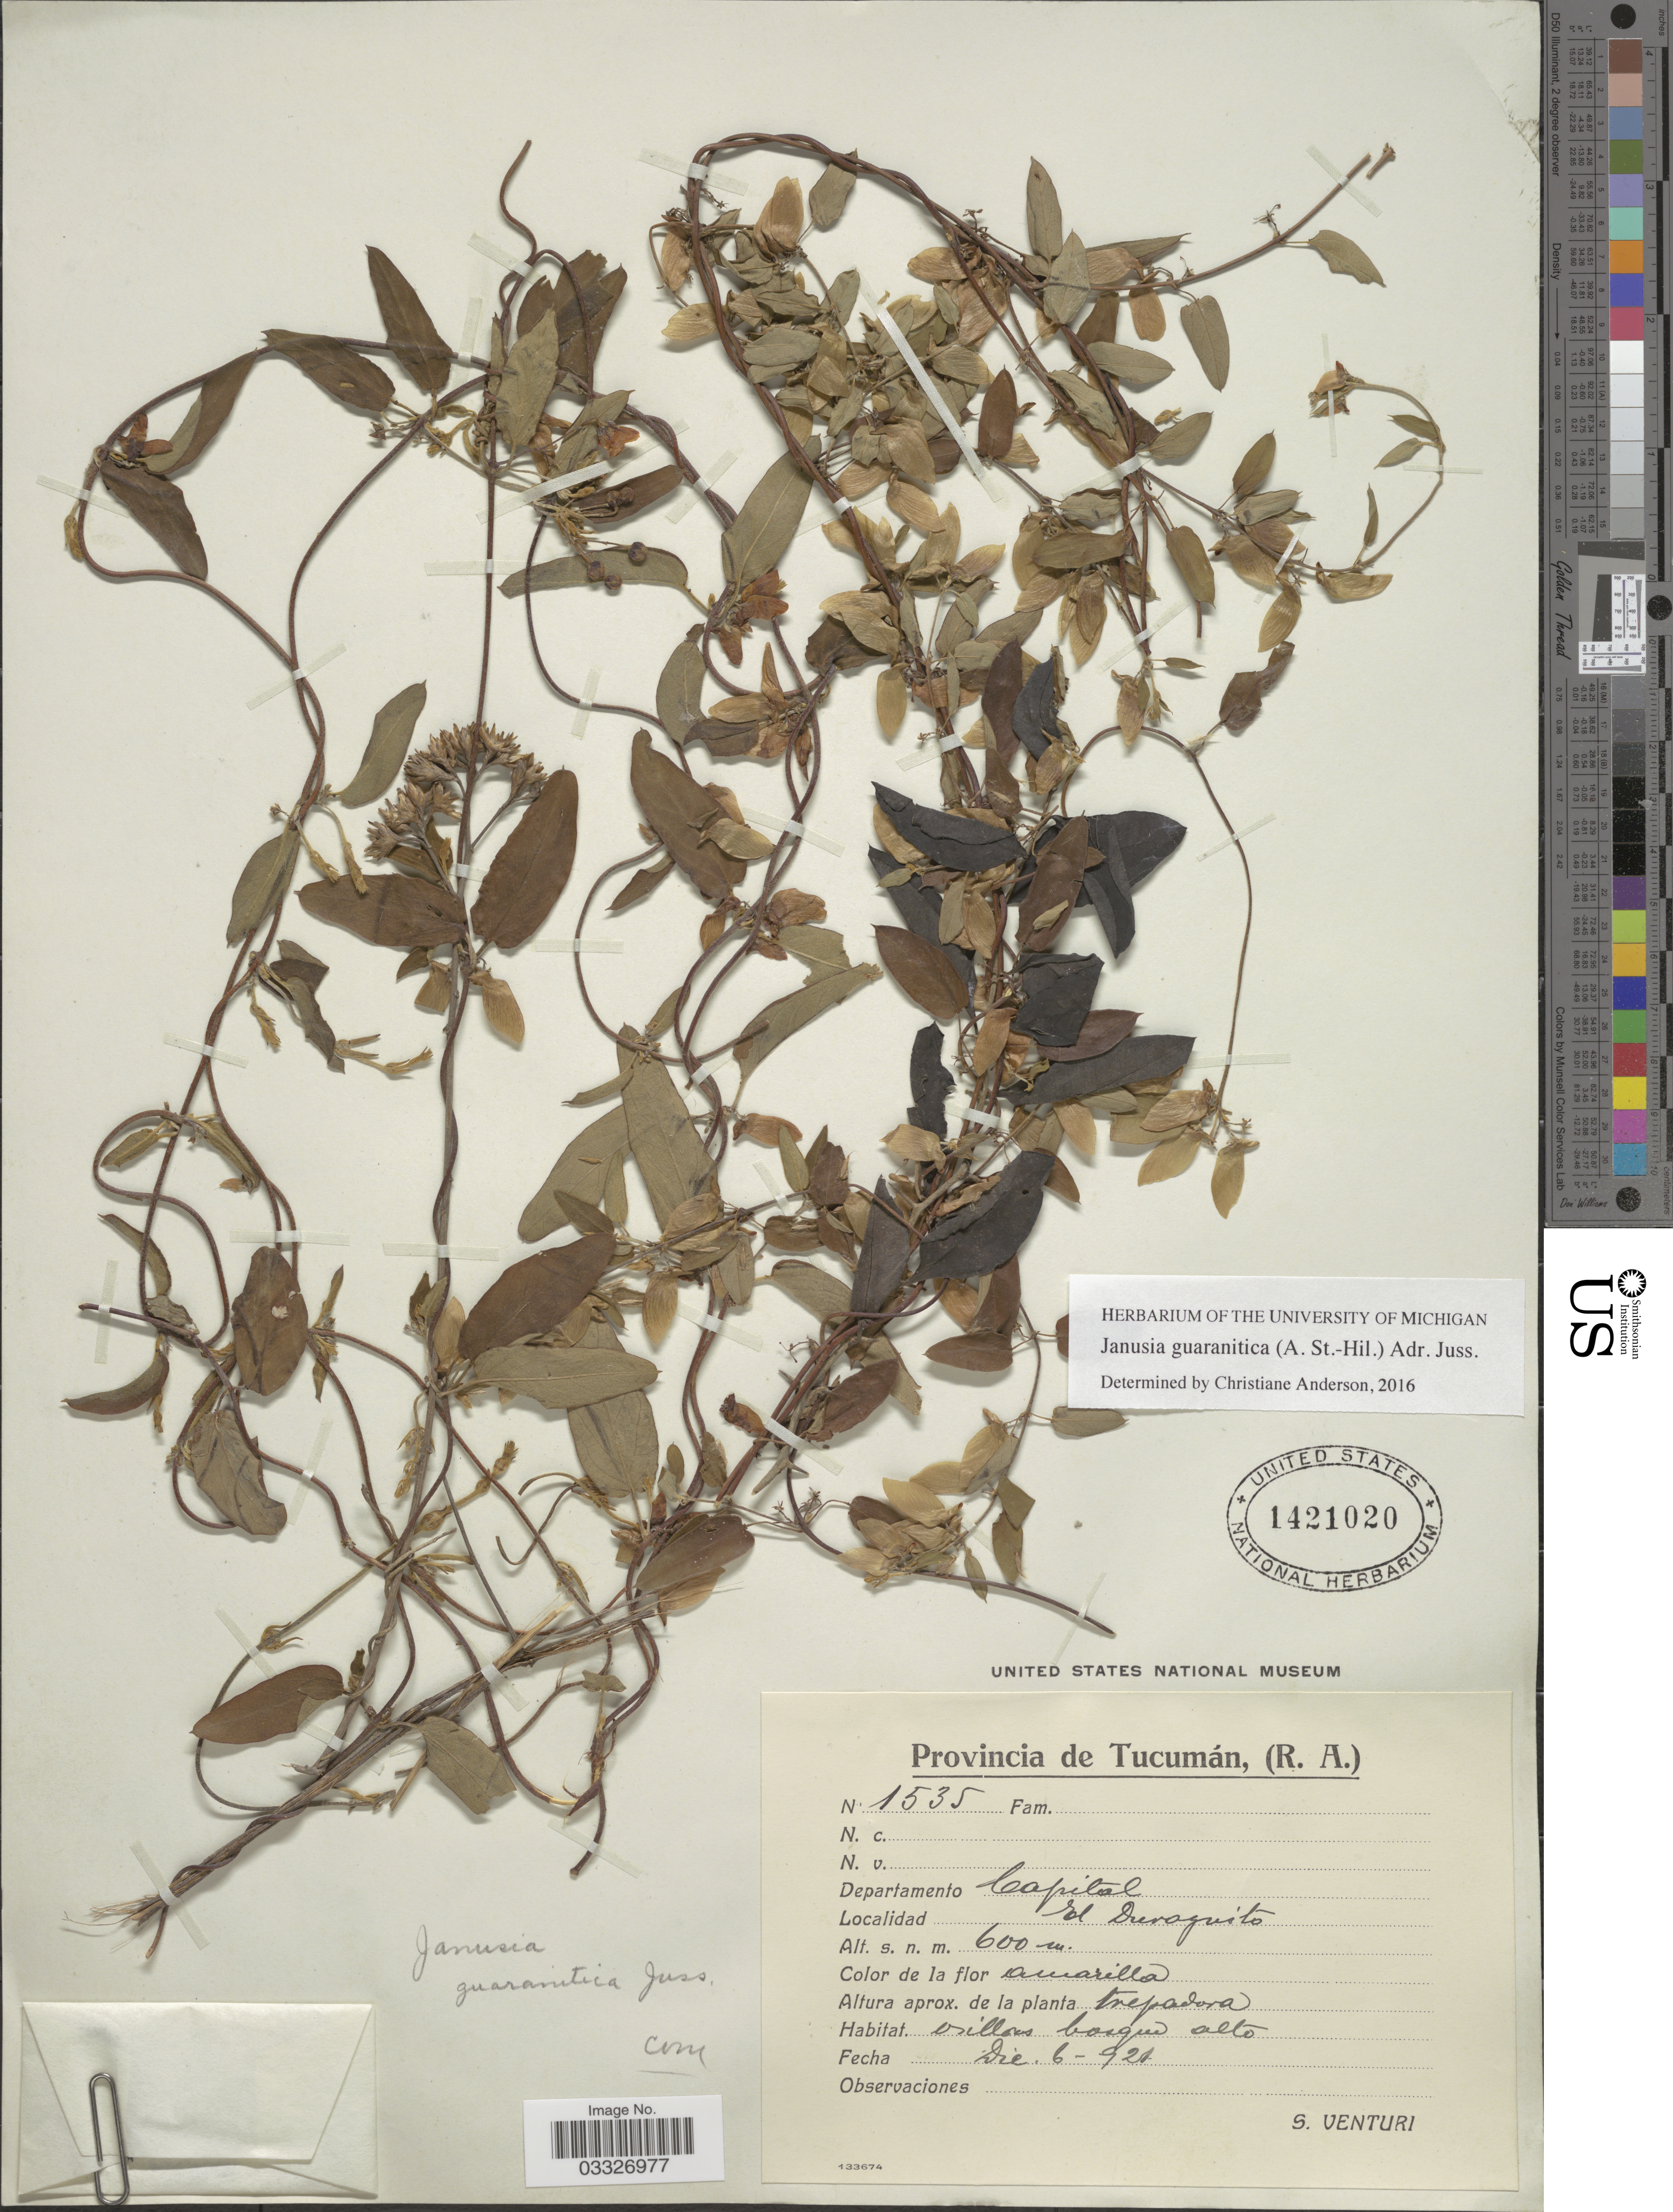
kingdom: Plantae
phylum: Tracheophyta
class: Magnoliopsida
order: Malpighiales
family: Malpighiaceae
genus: Janusia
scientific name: Janusia guaranitica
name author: (A. St.-Hil.) A. Juss.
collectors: S. Venturi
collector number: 1535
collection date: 1921-12-06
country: Argentina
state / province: Tucuman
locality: Departamento Capital. El Duroquito.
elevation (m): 600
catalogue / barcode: US 1421020